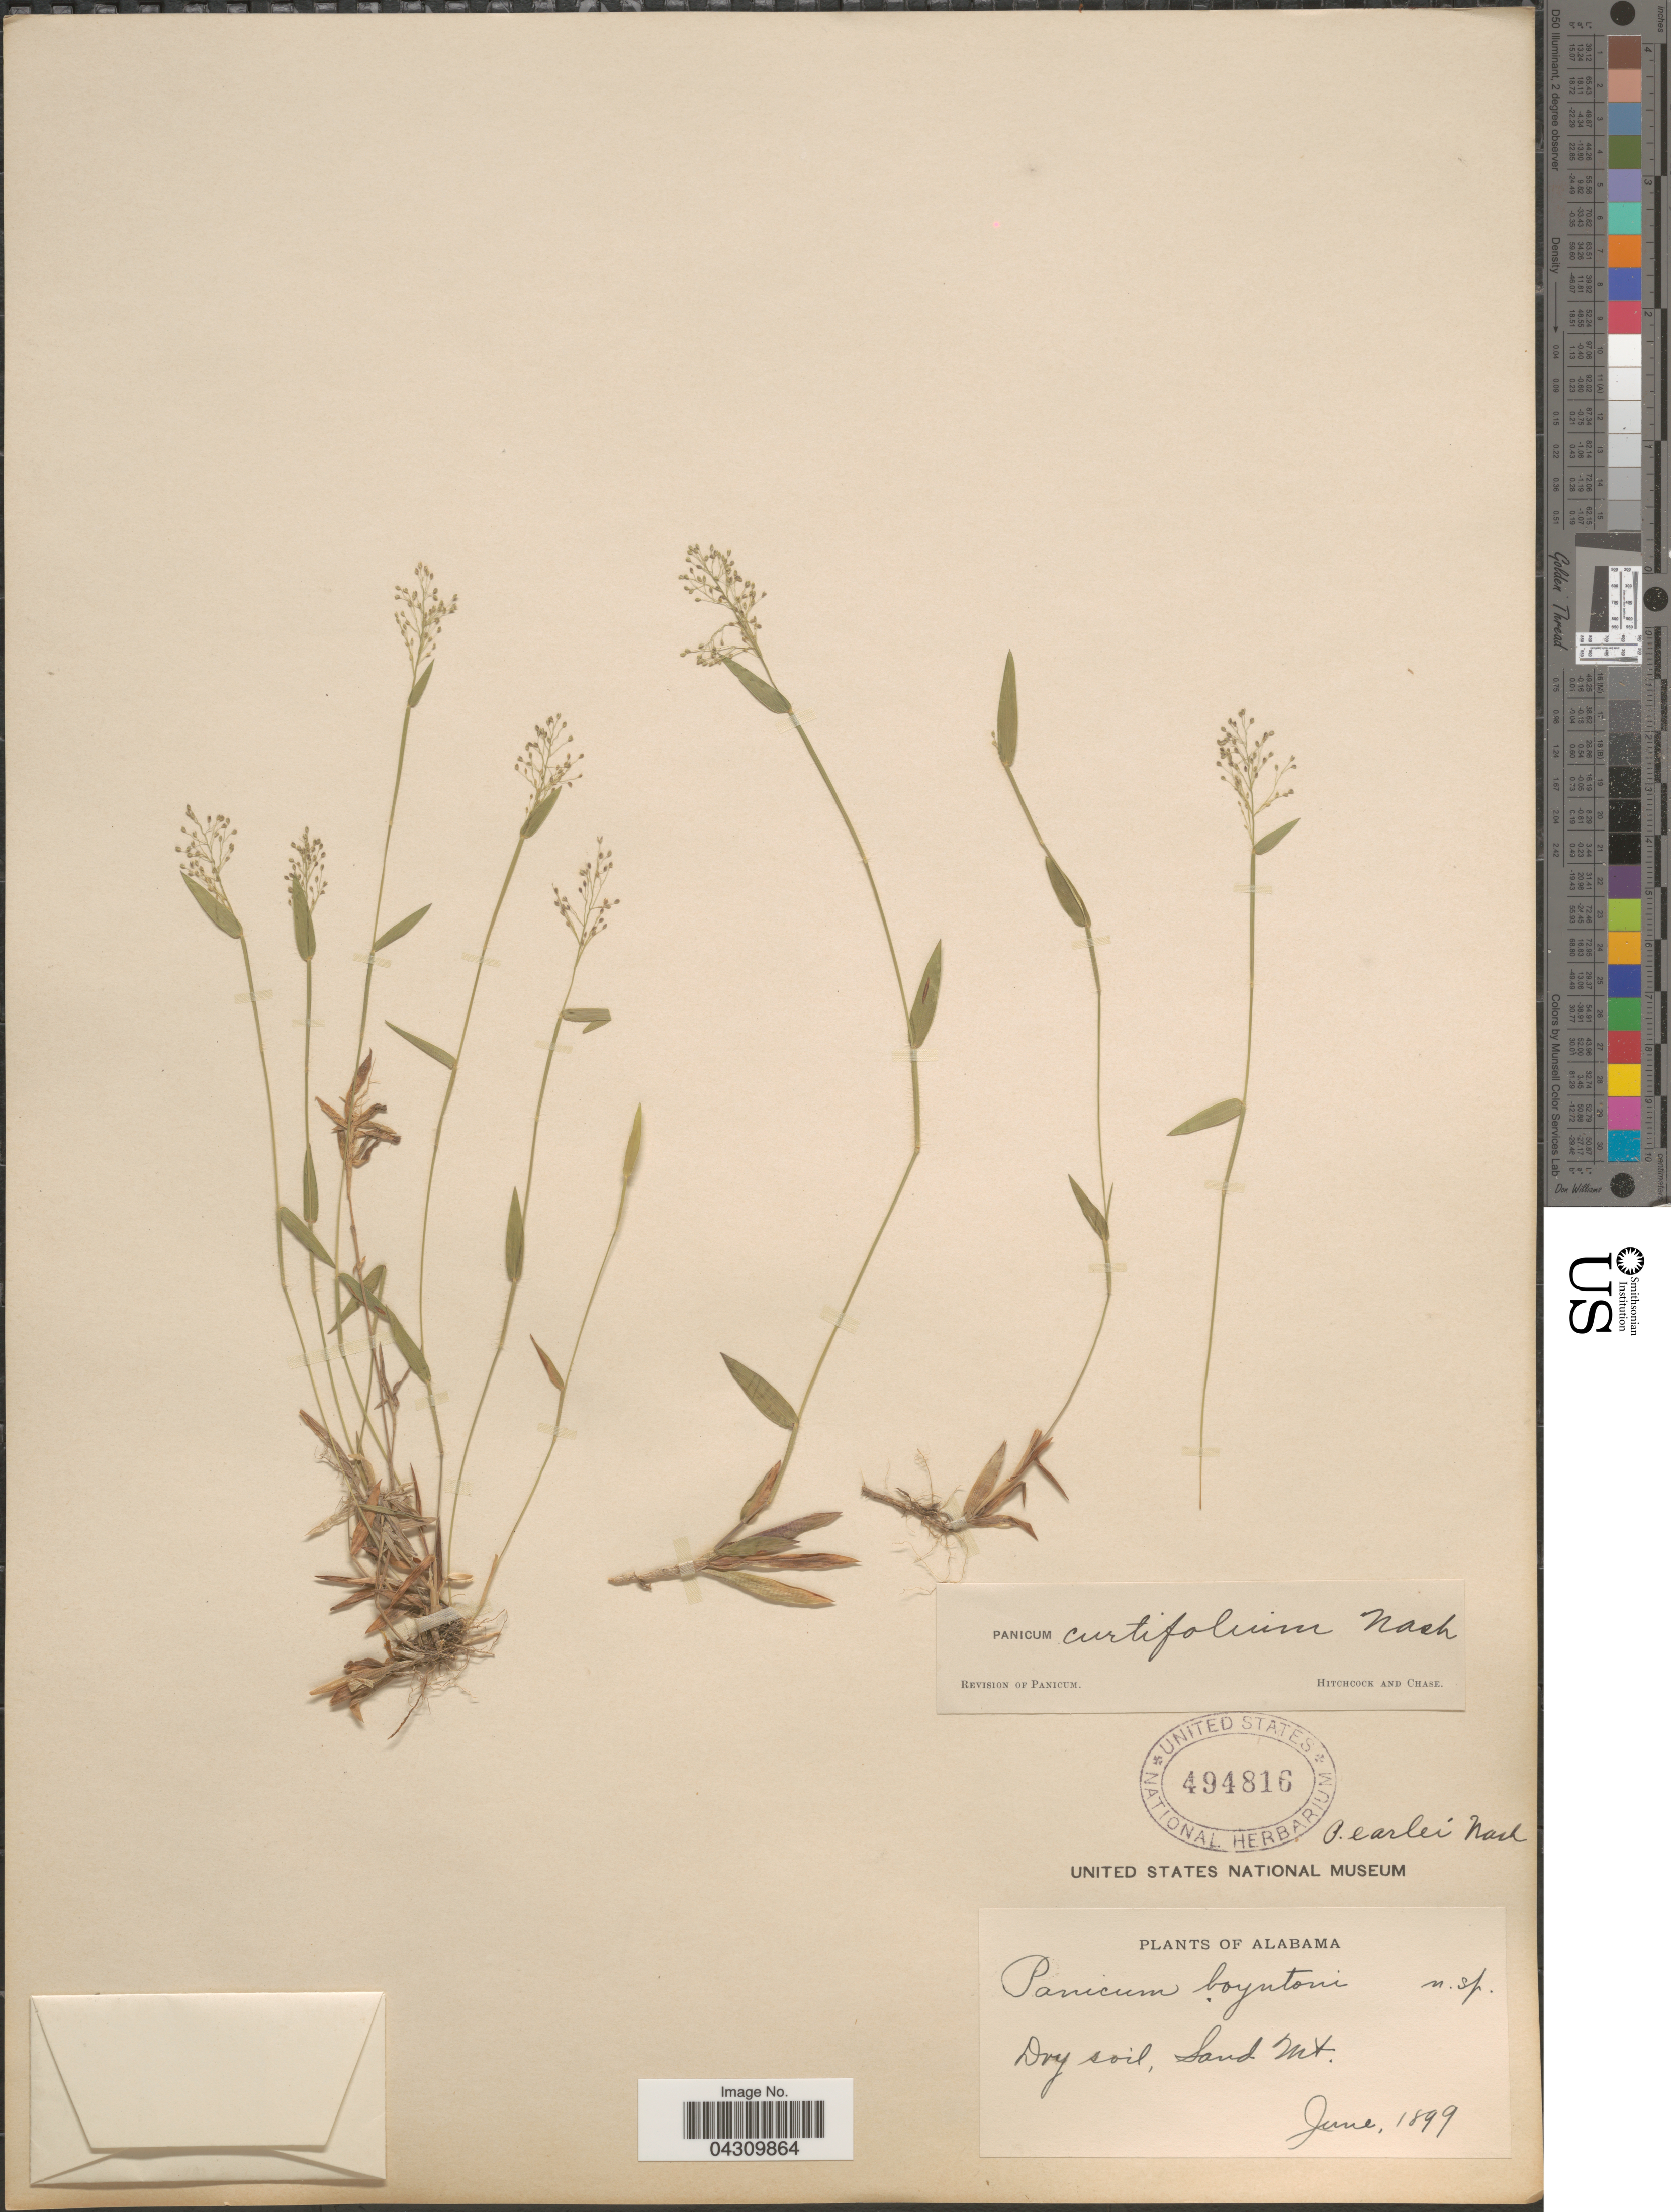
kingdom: Plantae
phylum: Tracheophyta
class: Liliopsida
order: Poales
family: Poaceae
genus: Dichanthelium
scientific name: Dichanthelium acuminatum var. acuminatum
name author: (Sw.) Gould & C.A. Clark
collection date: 1899-06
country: United States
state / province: Alabama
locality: Dry soil, Sand Mt.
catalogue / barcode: US 494816